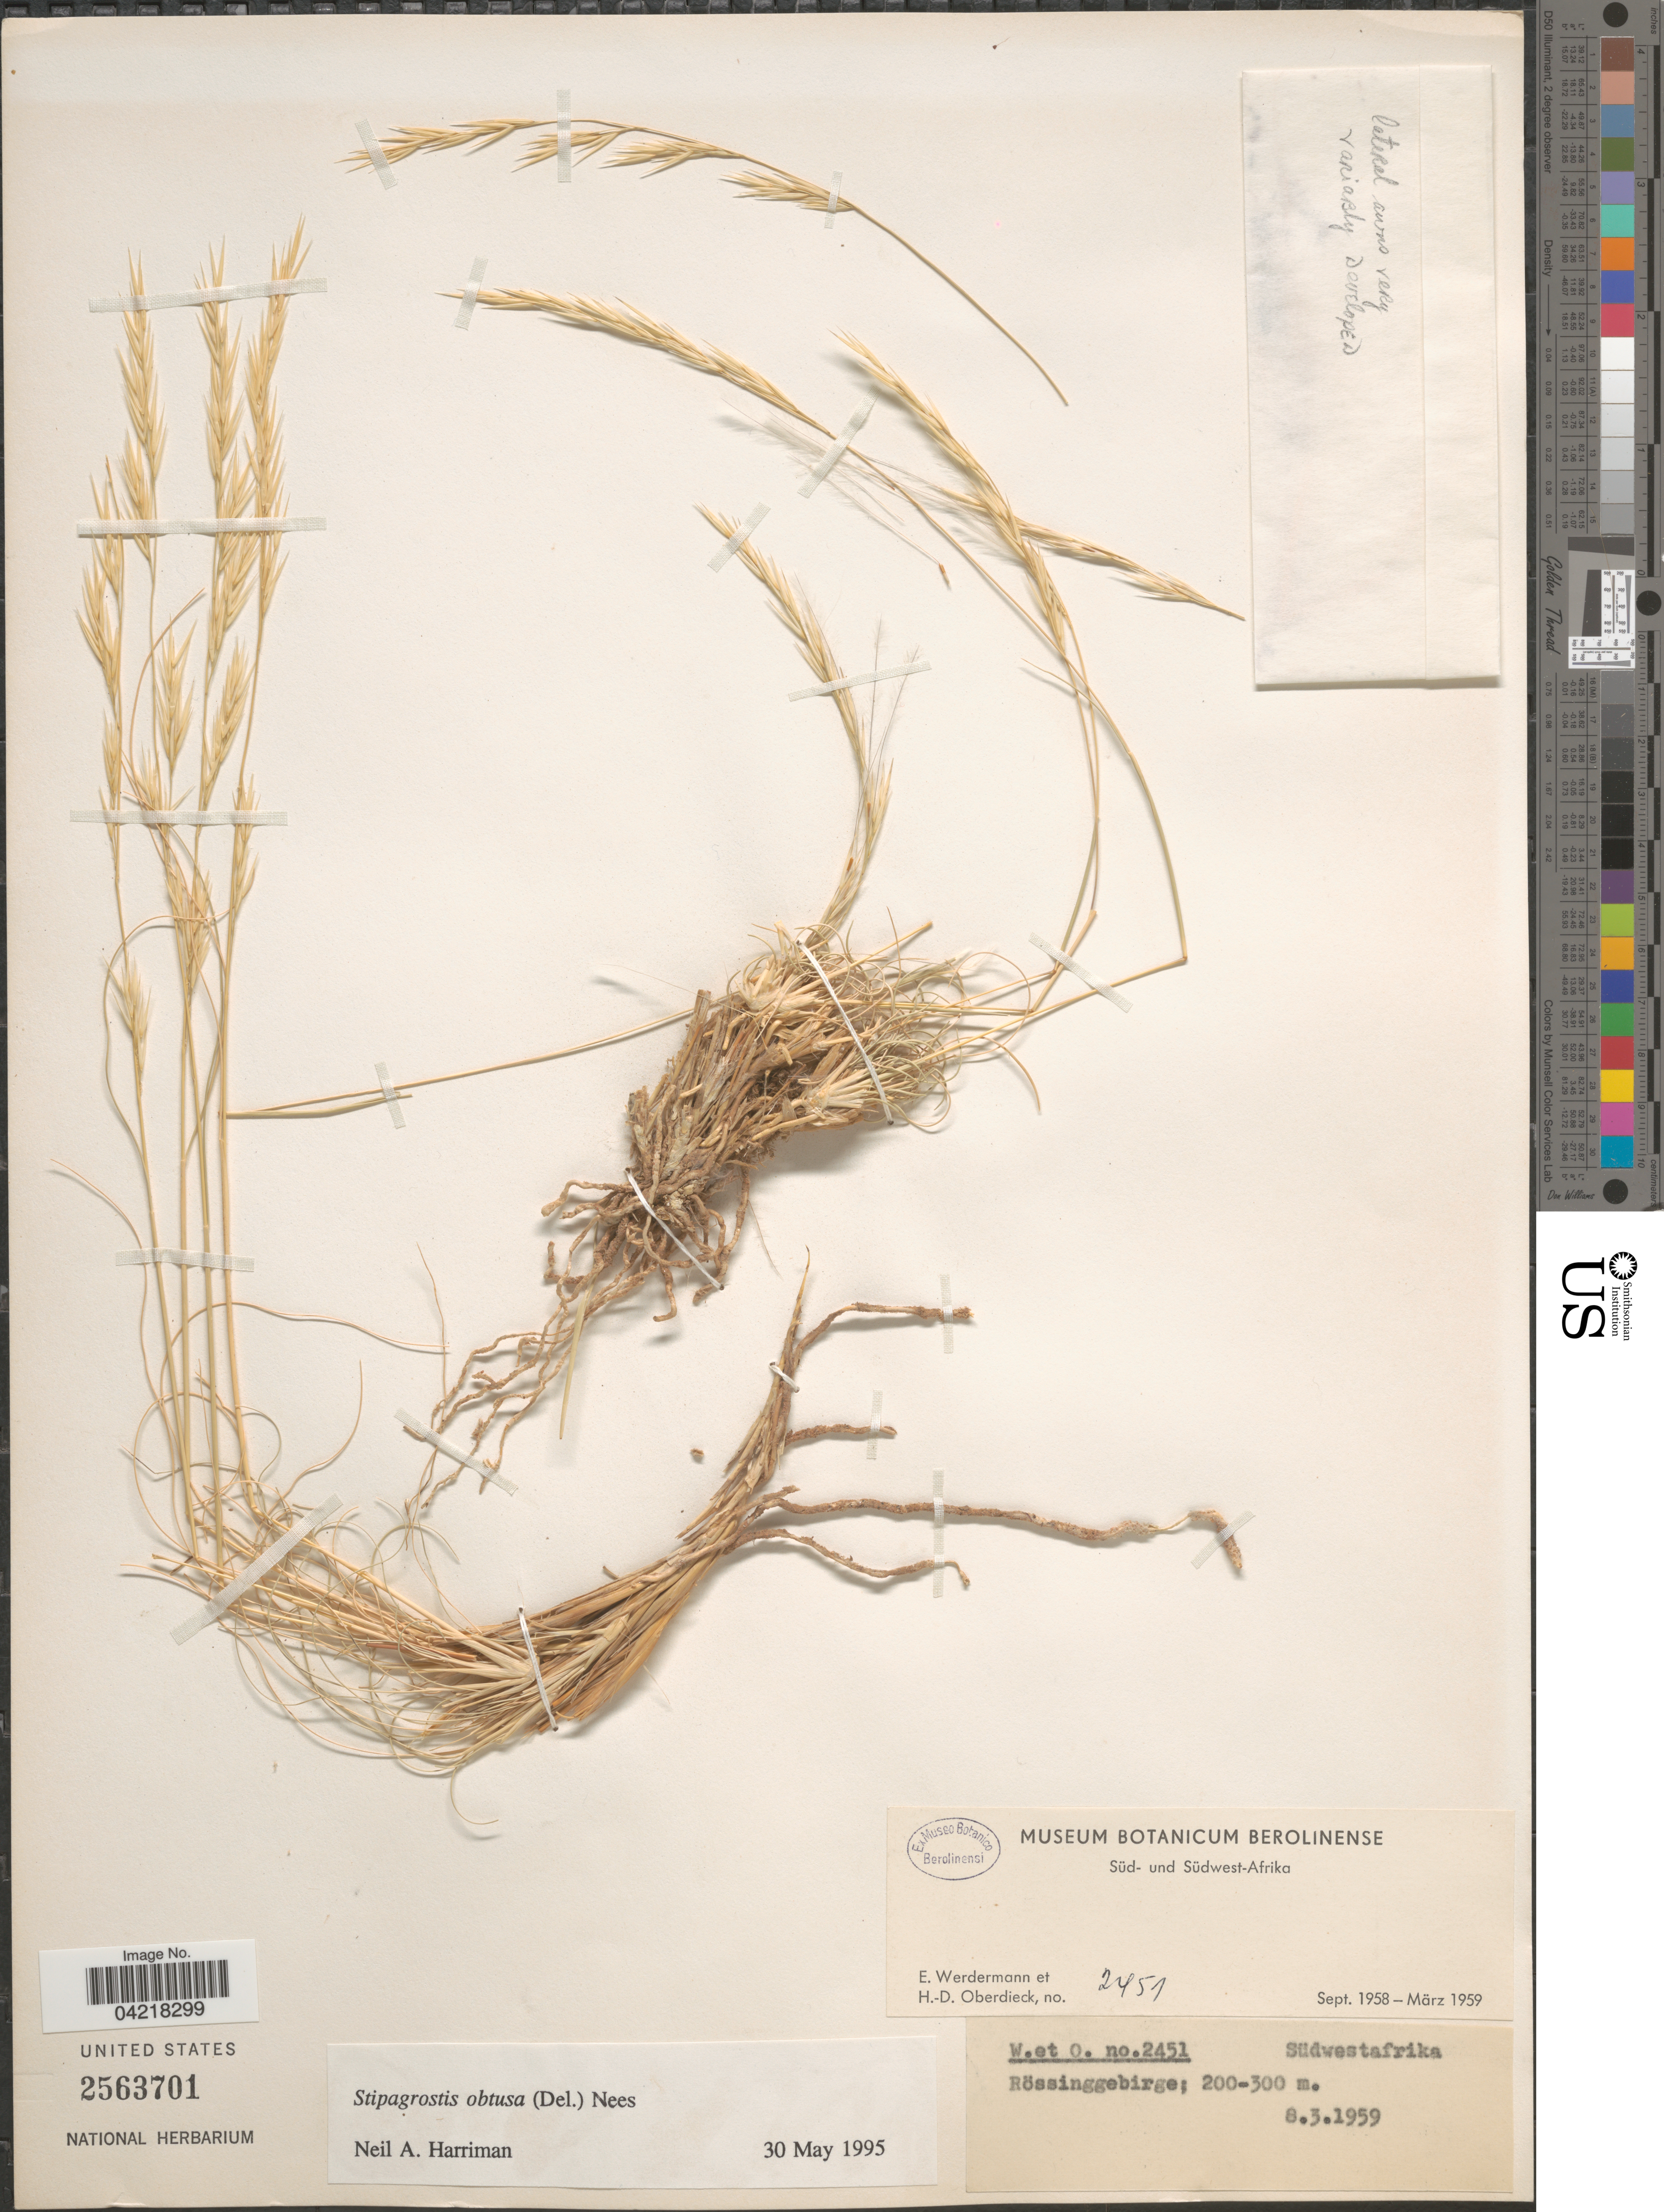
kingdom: Plantae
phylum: Tracheophyta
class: Liliopsida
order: Poales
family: Poaceae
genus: Stipagrostis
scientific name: Stipagrostis obtusa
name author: (Delile) Nees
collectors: E. Werdermann & H. Oberdieck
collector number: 2451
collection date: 1959-03-08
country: Namibia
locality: Süd-und Südwest-Afrika. Rössinggebirge.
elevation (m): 200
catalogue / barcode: US 2563701